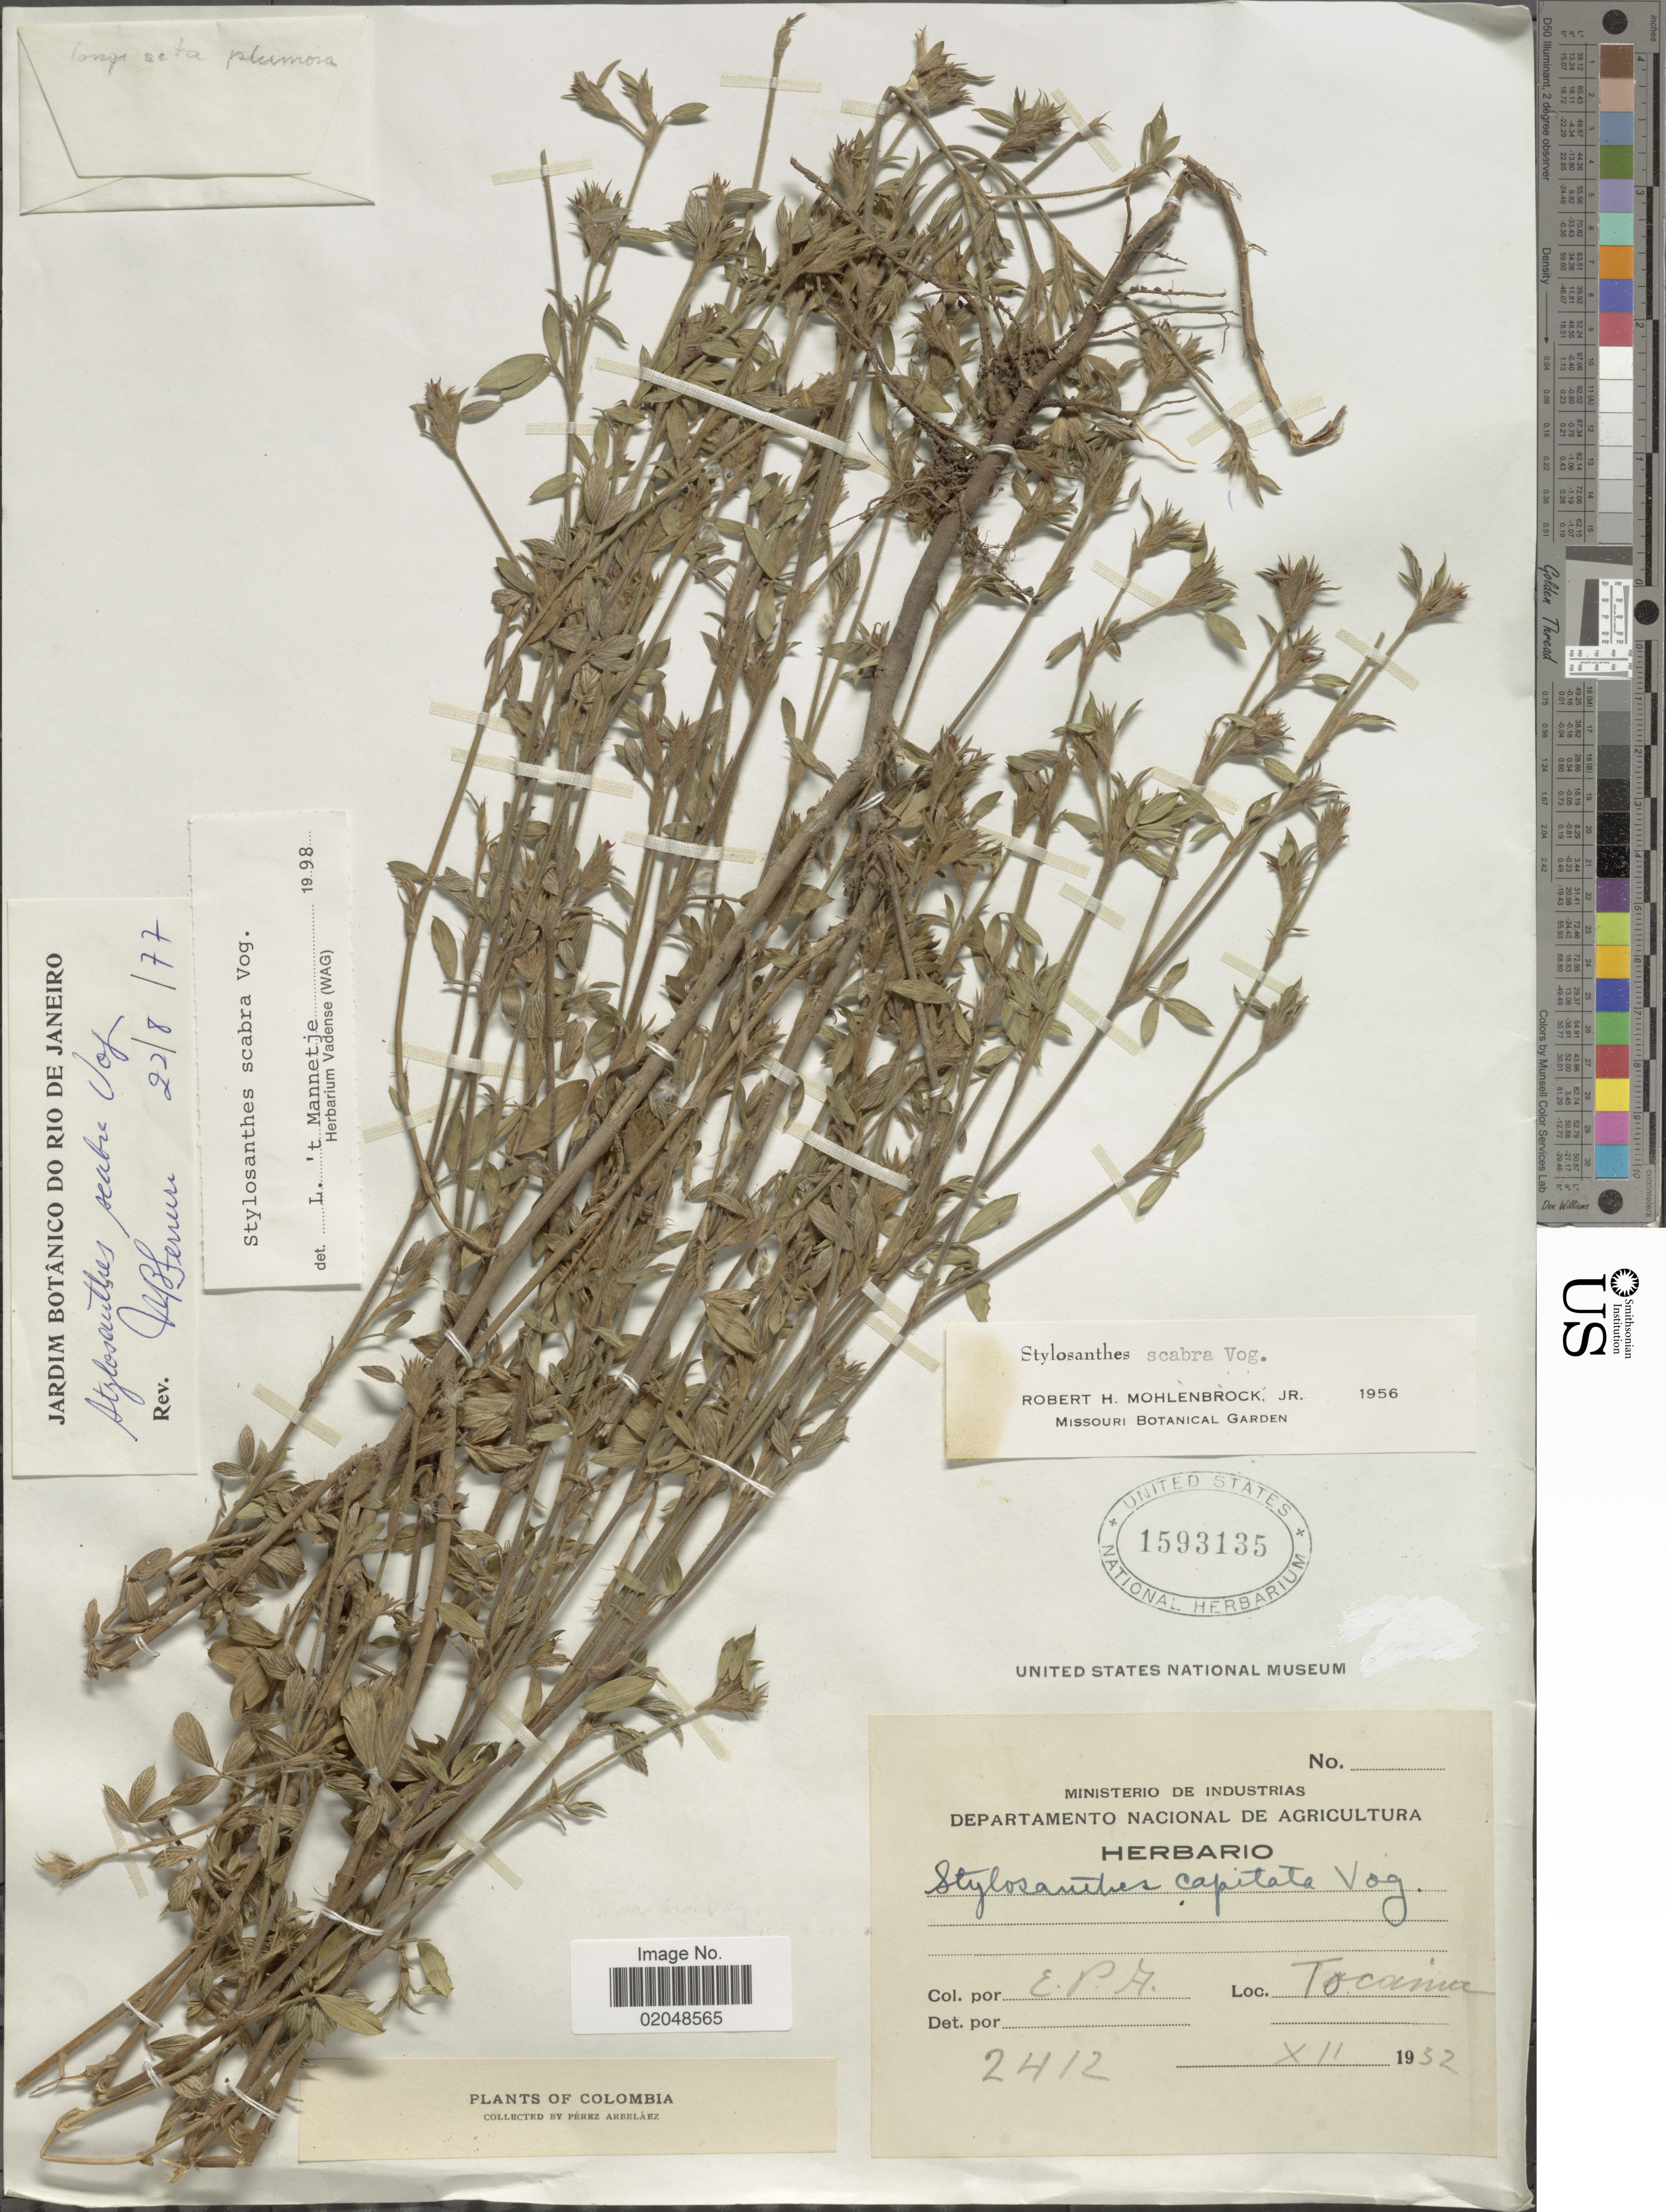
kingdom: Plantae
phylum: Tracheophyta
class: Magnoliopsida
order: Fabales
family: Fabaceae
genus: Stylosanthes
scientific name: Stylosanthes scabra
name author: Vogel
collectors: E. Pérez Arbeláez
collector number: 2412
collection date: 1932-12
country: Colombia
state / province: Cundinamarca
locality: Tocaima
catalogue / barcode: US 1593135